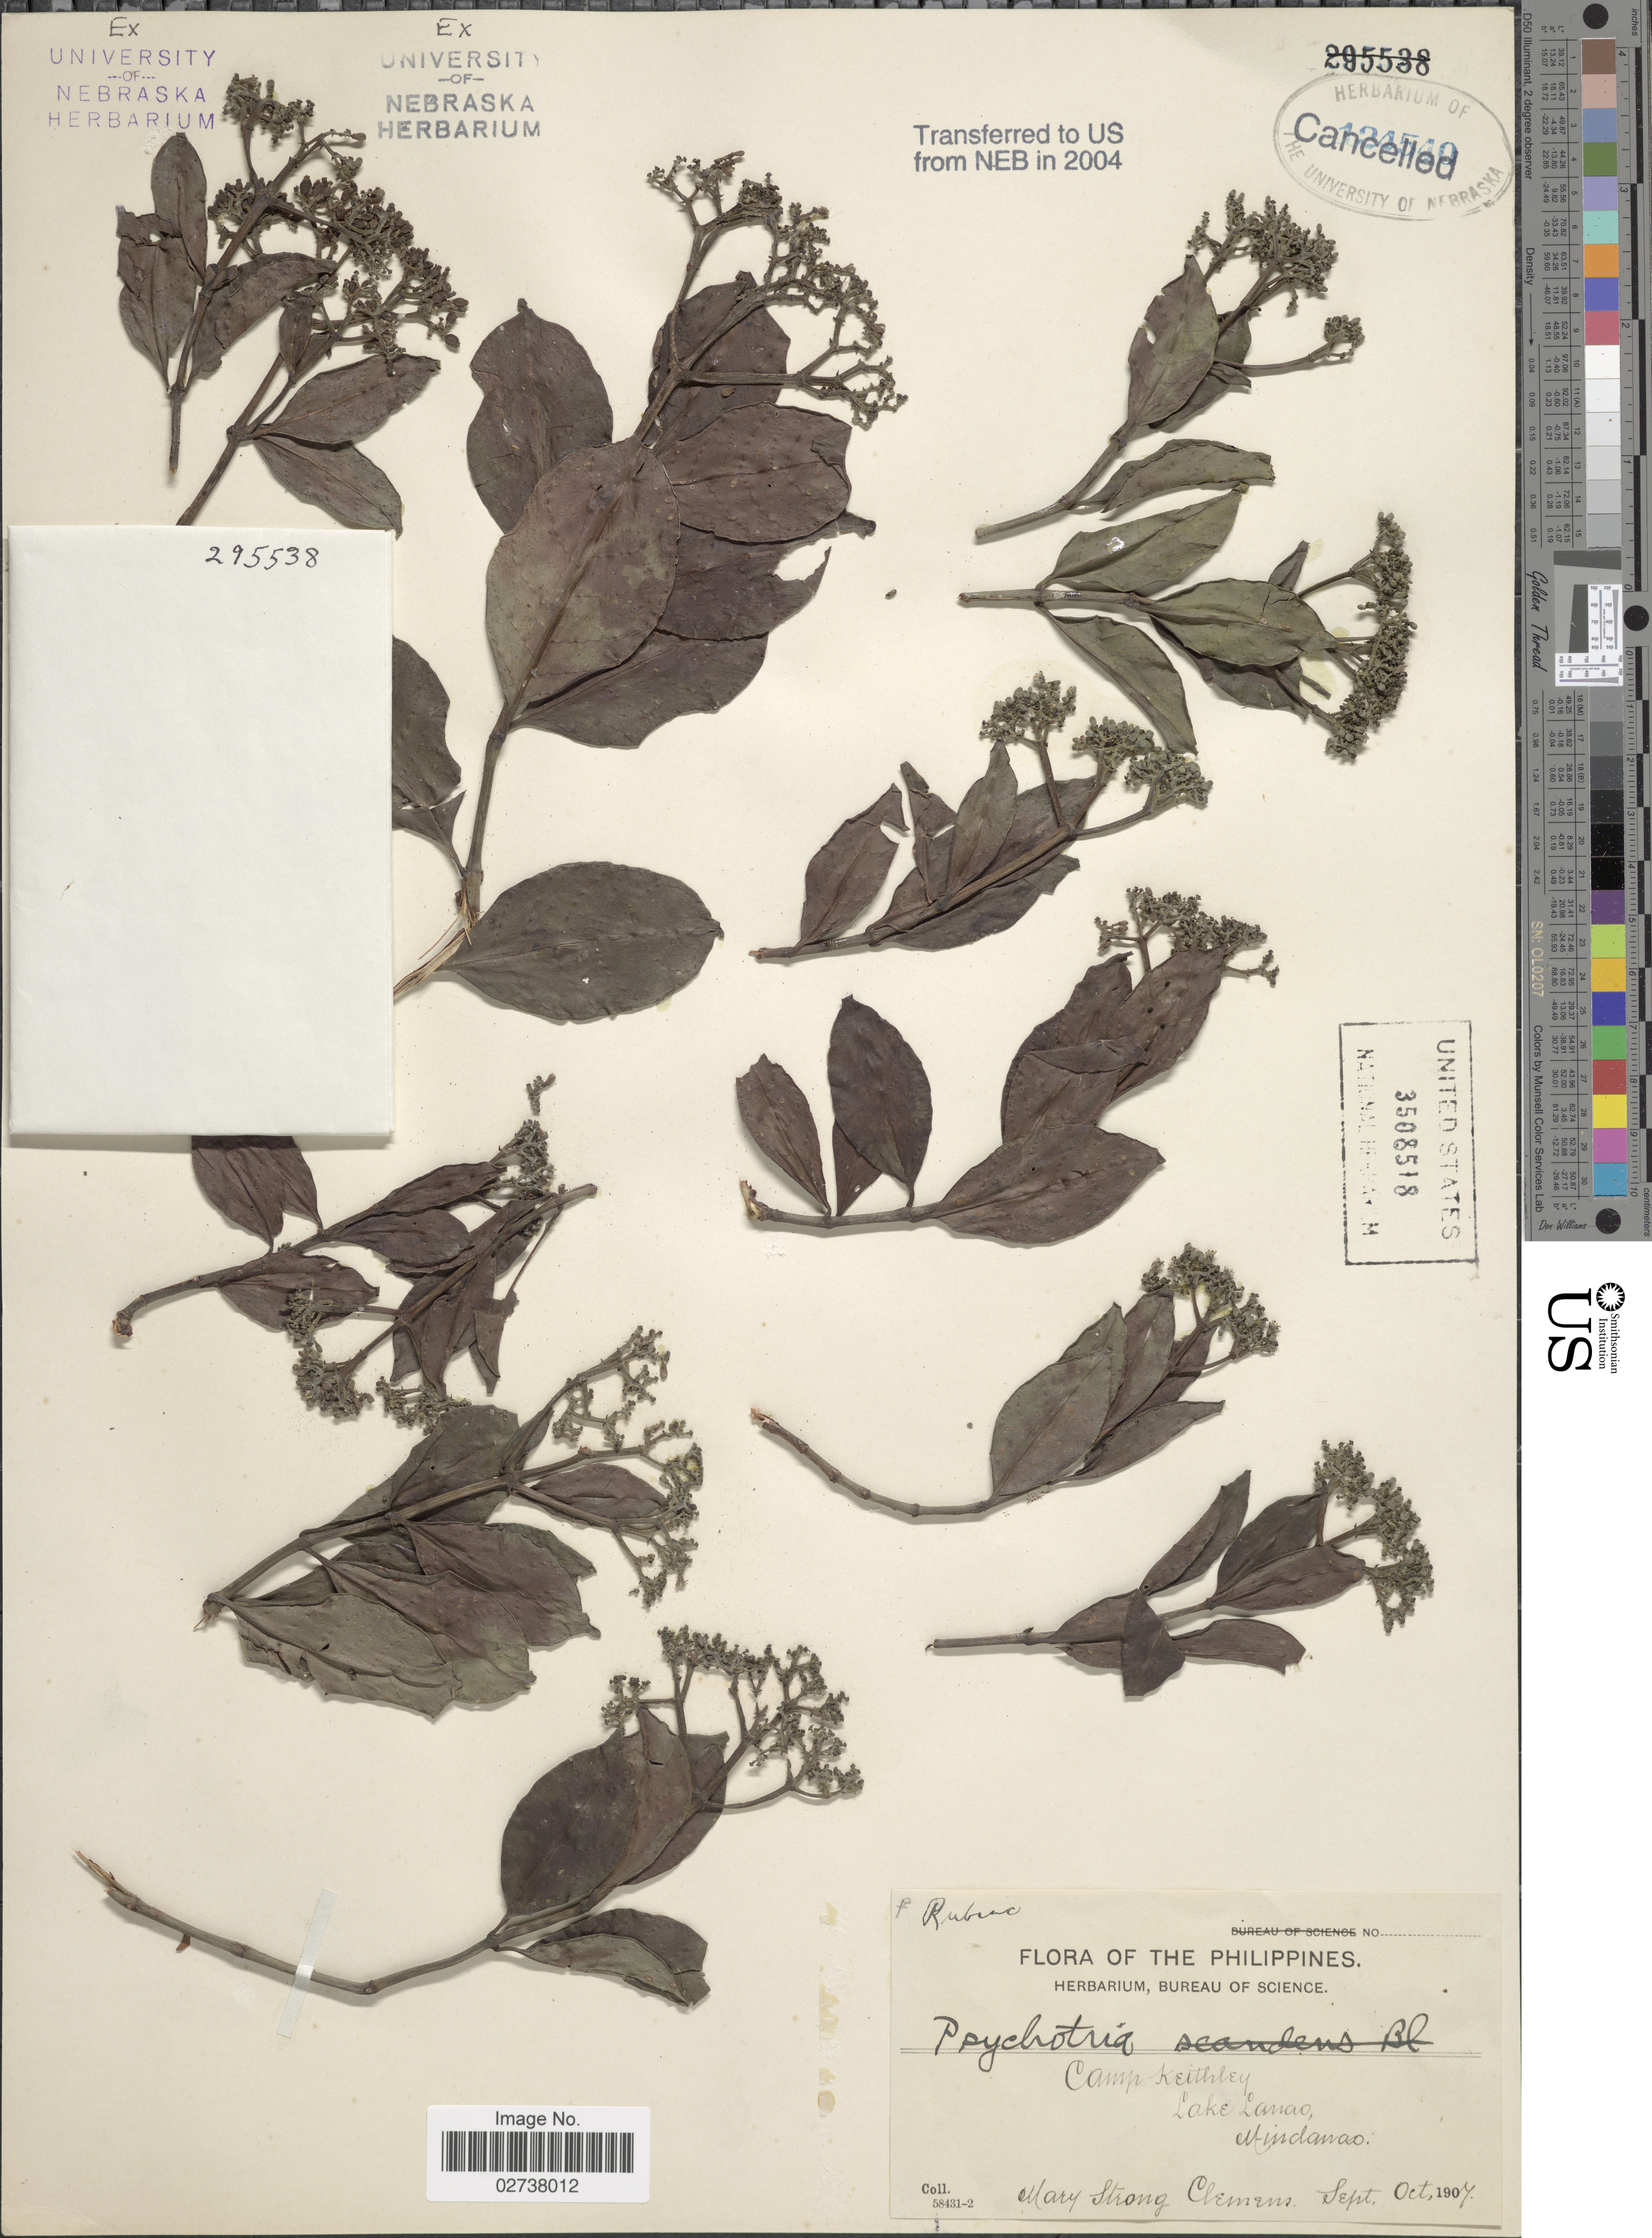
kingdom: Plantae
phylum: Tracheophyta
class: Magnoliopsida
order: Gentianales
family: Rubiaceae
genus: Psychotria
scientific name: Psychotria sp.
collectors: M. S. Clemens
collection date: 1907-09/1907-10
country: Philippines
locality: Camp Keithley, Lake Lanao, Mindanao.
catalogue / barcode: US 3508518